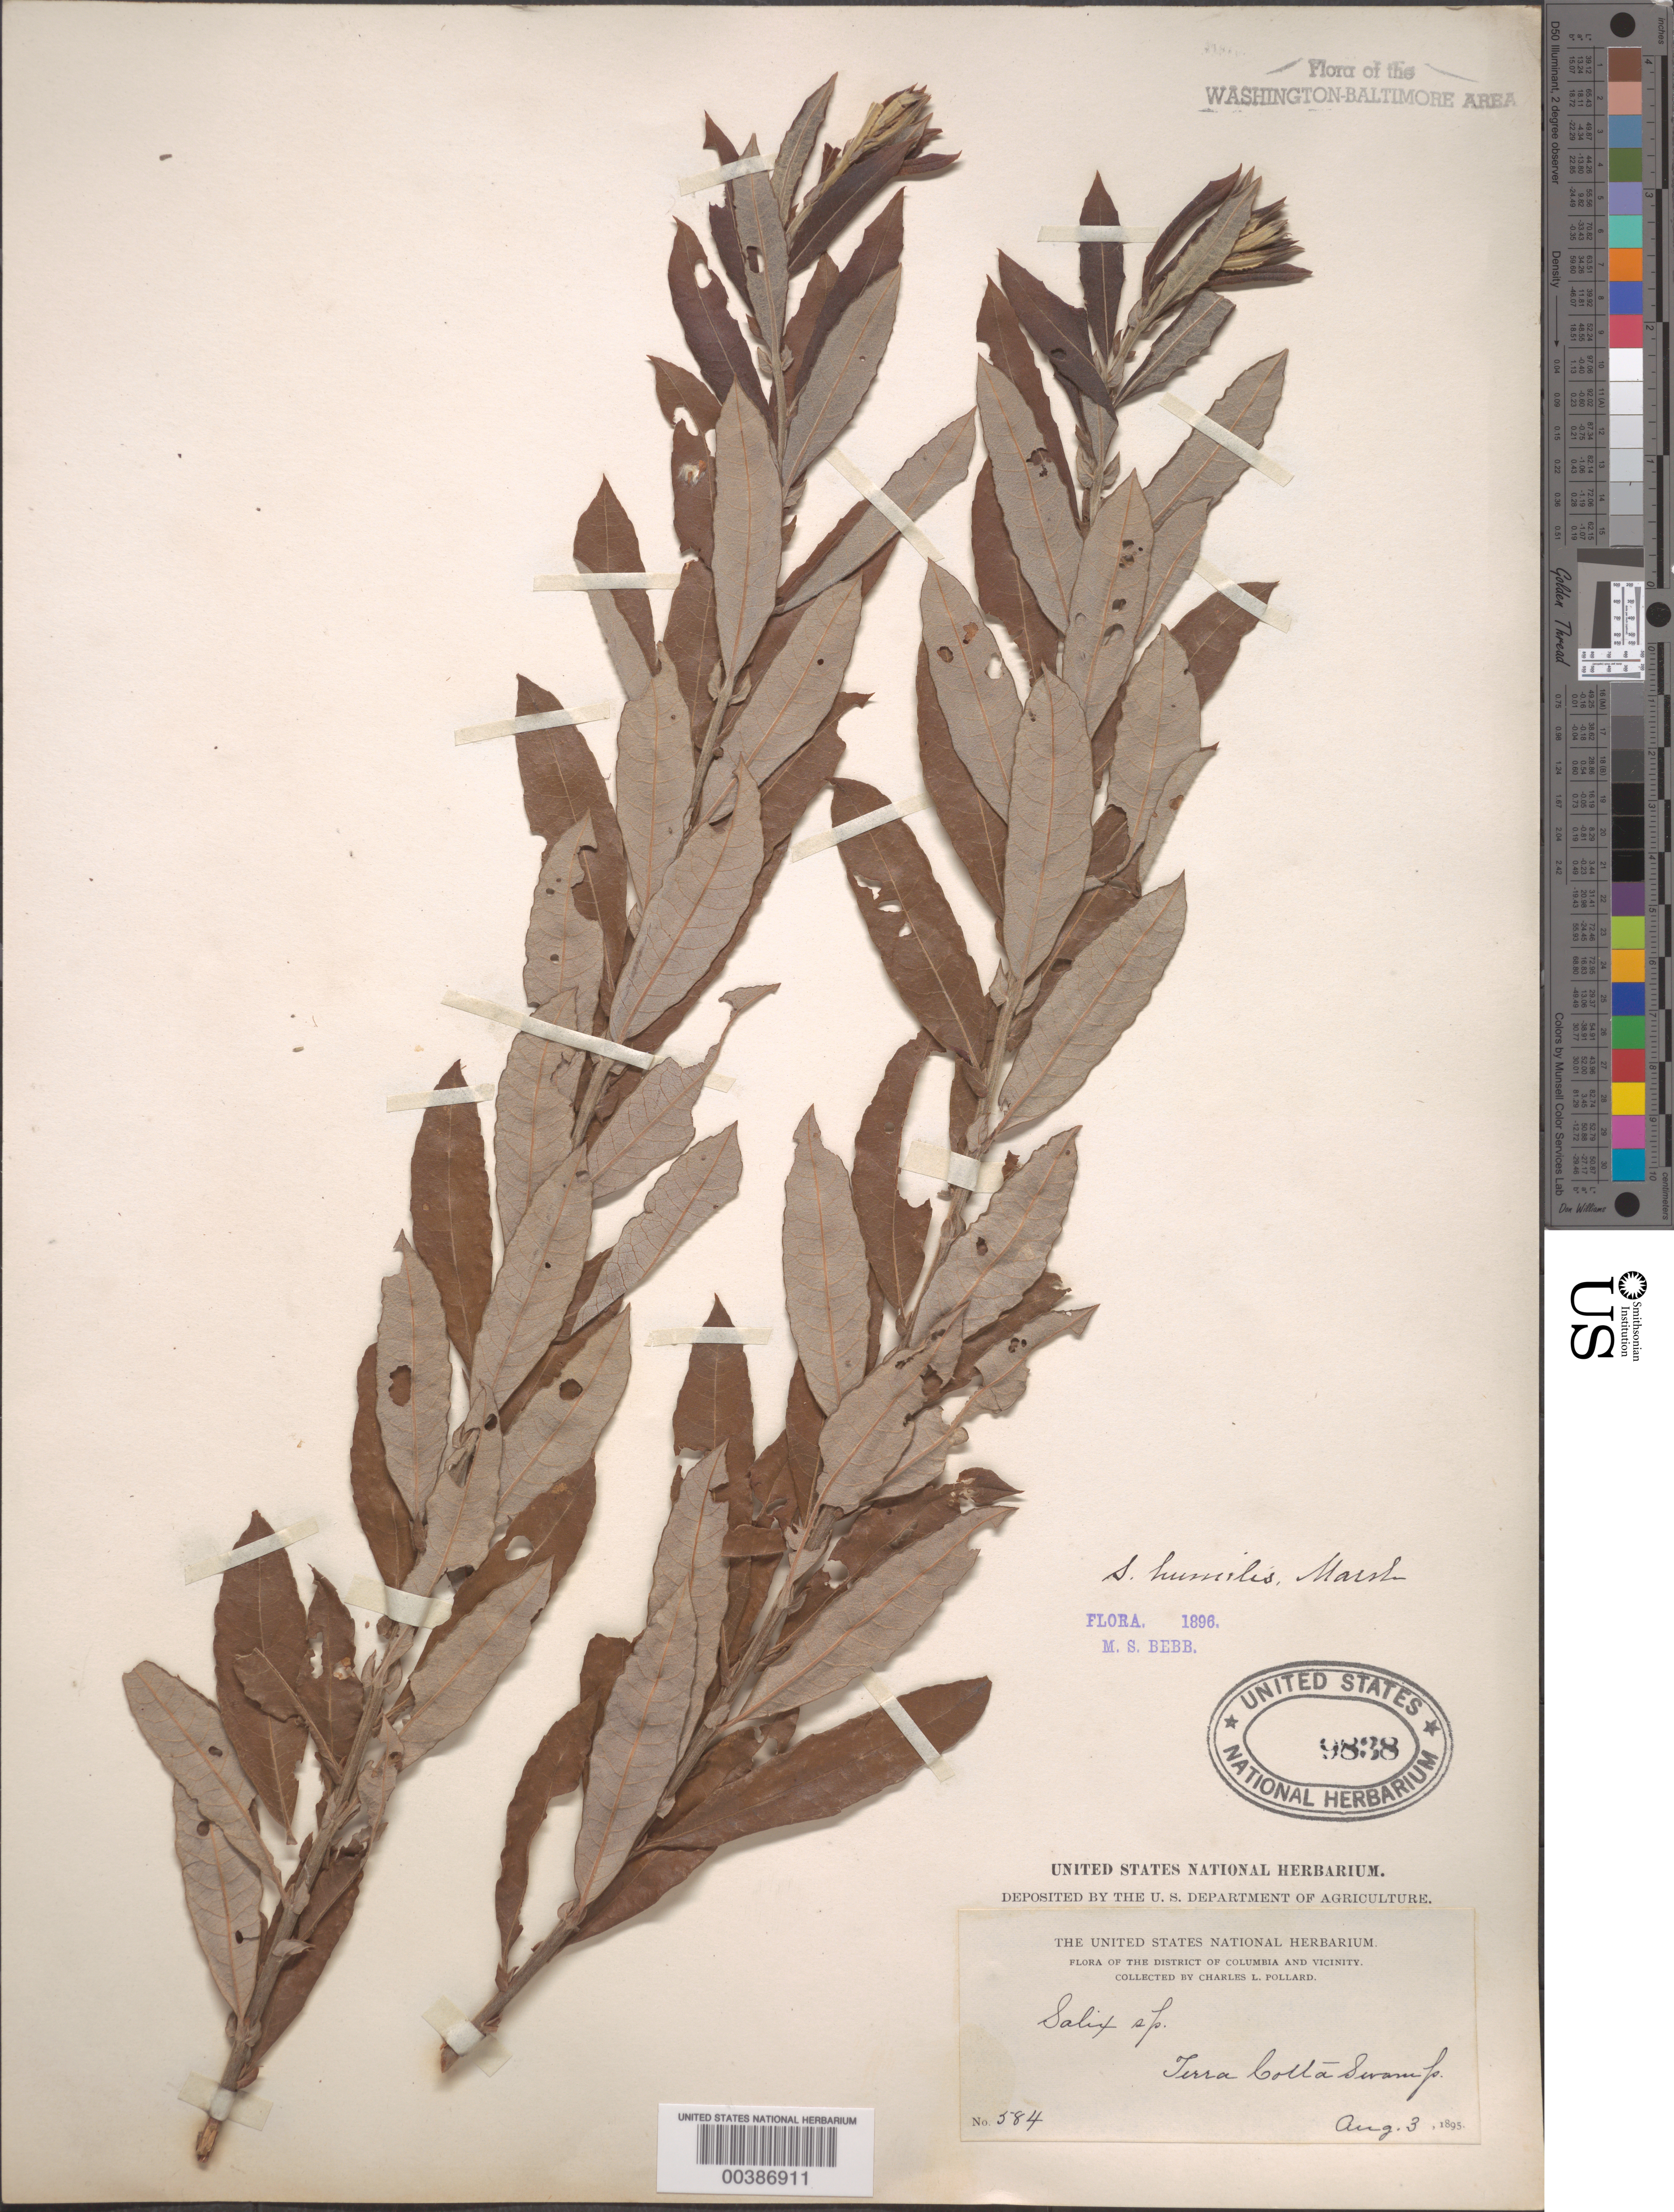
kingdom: Plantae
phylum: Tracheophyta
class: Magnoliopsida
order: Malpighiales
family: Salicaceae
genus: Salix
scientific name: Salix humilis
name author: Marshall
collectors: C. L. Pollard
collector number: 584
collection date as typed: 03 Aug 1895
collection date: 1895-08-03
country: United States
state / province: District of Columbia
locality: Terra Cotta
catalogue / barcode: US 9838